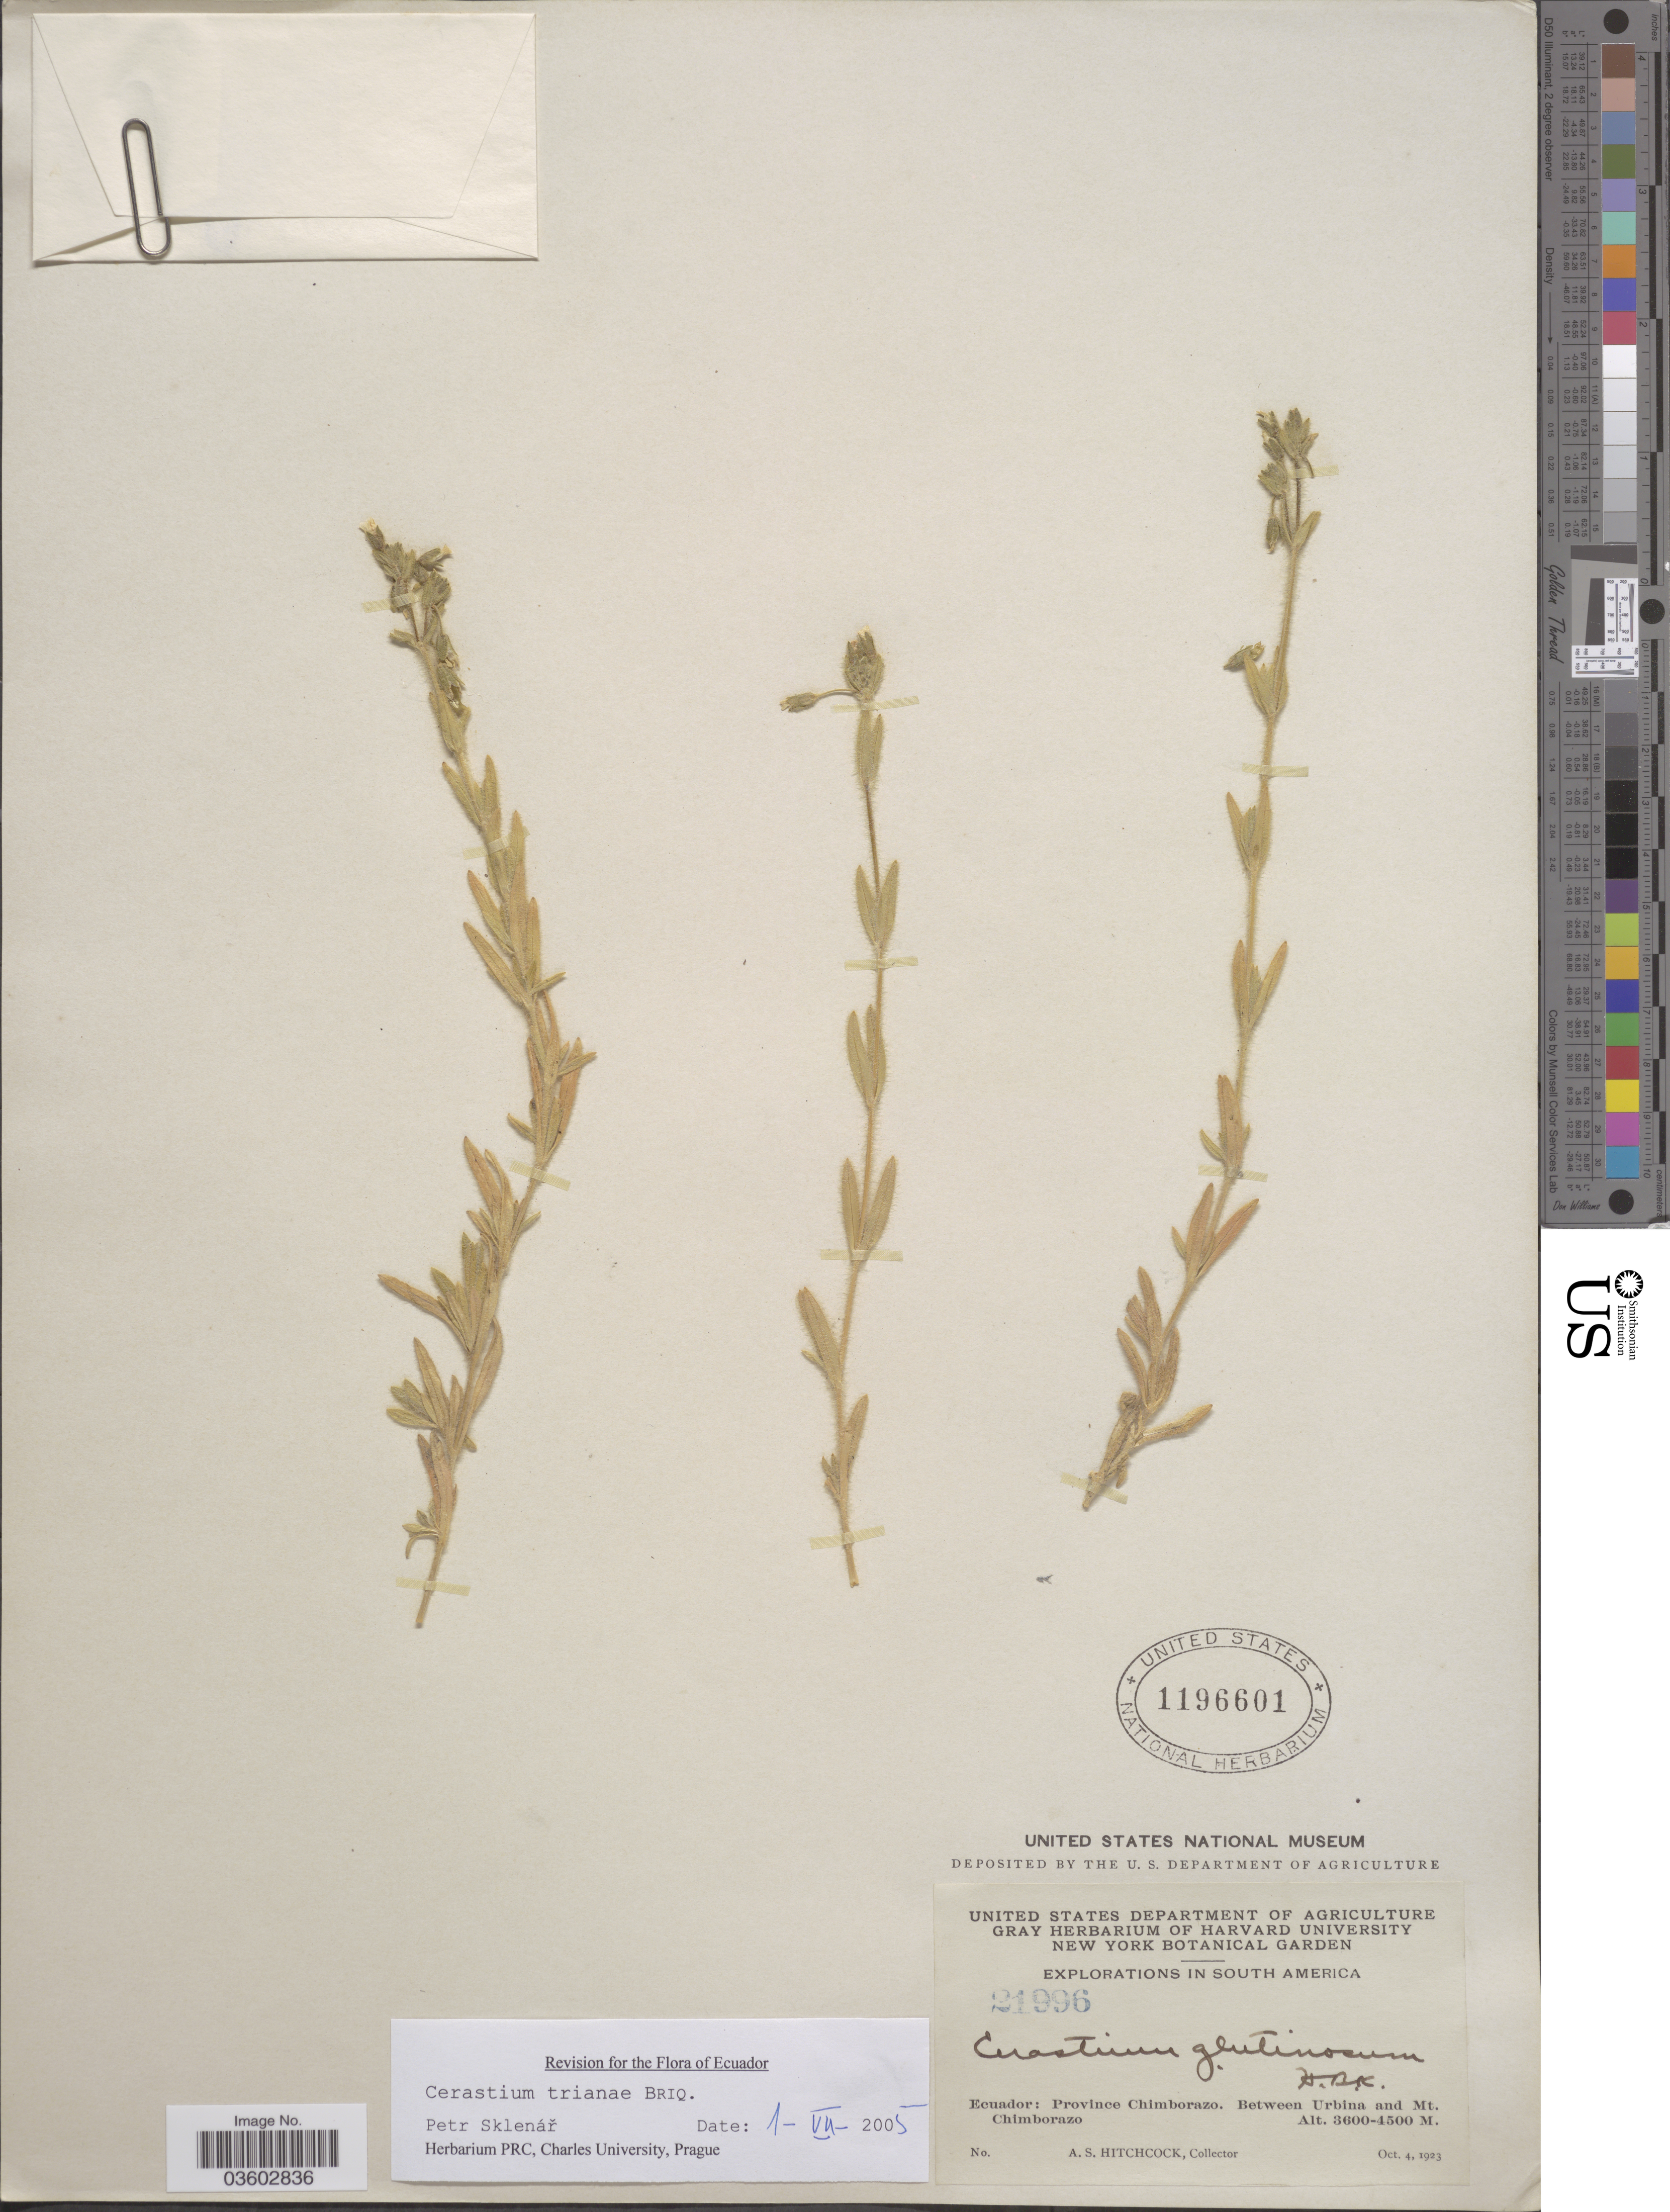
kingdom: Plantae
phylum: Tracheophyta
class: Magnoliopsida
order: Caryophyllales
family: Caryophyllaceae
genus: Cerastium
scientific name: Cerastium trianae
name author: Briq.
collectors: A. S. Hitchcock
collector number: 21996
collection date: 1923-10-04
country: Ecuador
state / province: Chimborazo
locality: Between Urbina and Mt. Chimborazo.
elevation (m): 3600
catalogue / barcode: US 1196601